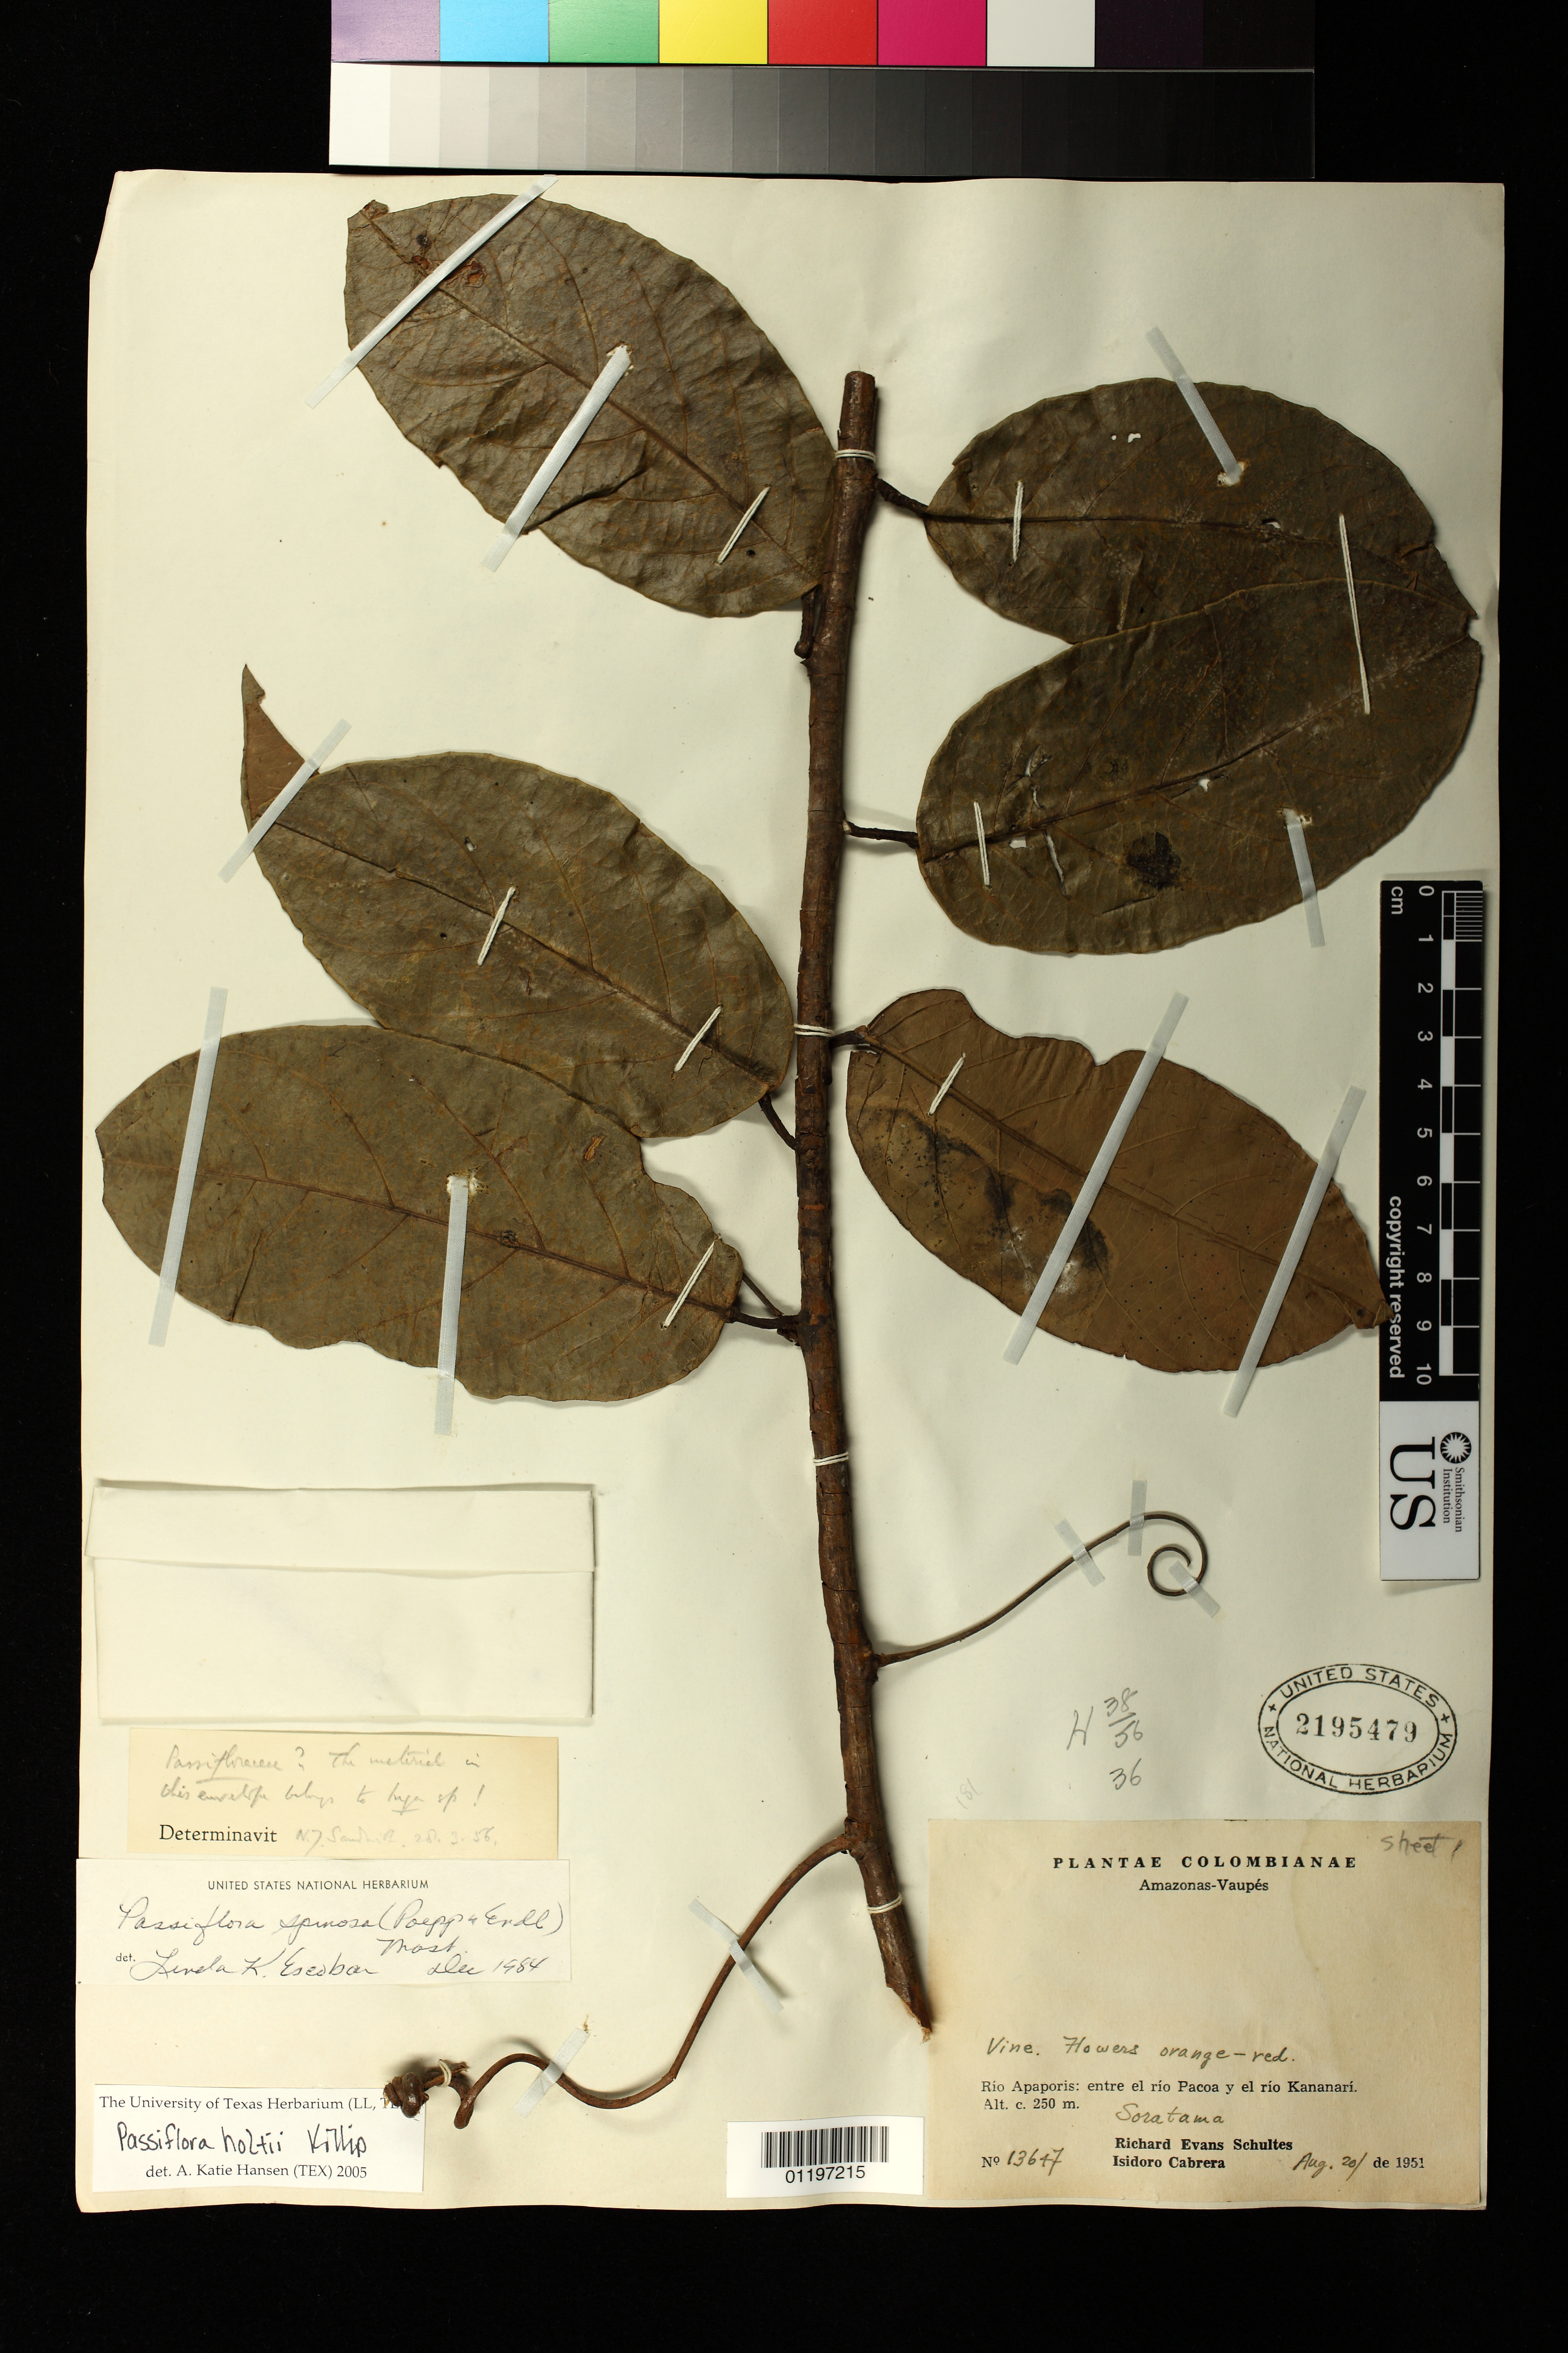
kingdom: Plantae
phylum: Tracheophyta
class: Magnoliopsida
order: Malpighiales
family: Passifloraceae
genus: Passiflora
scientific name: Passiflora holtii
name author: Killip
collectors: R. E. Schultes & I. Cabrera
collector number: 13647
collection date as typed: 20 Aug 1951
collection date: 1951-08-20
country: Colombia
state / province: Amazônas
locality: Amazonas-Vaupés: Río Apaporis: entre el río Pacoa y el río Kananari.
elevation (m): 250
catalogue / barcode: US 2195479